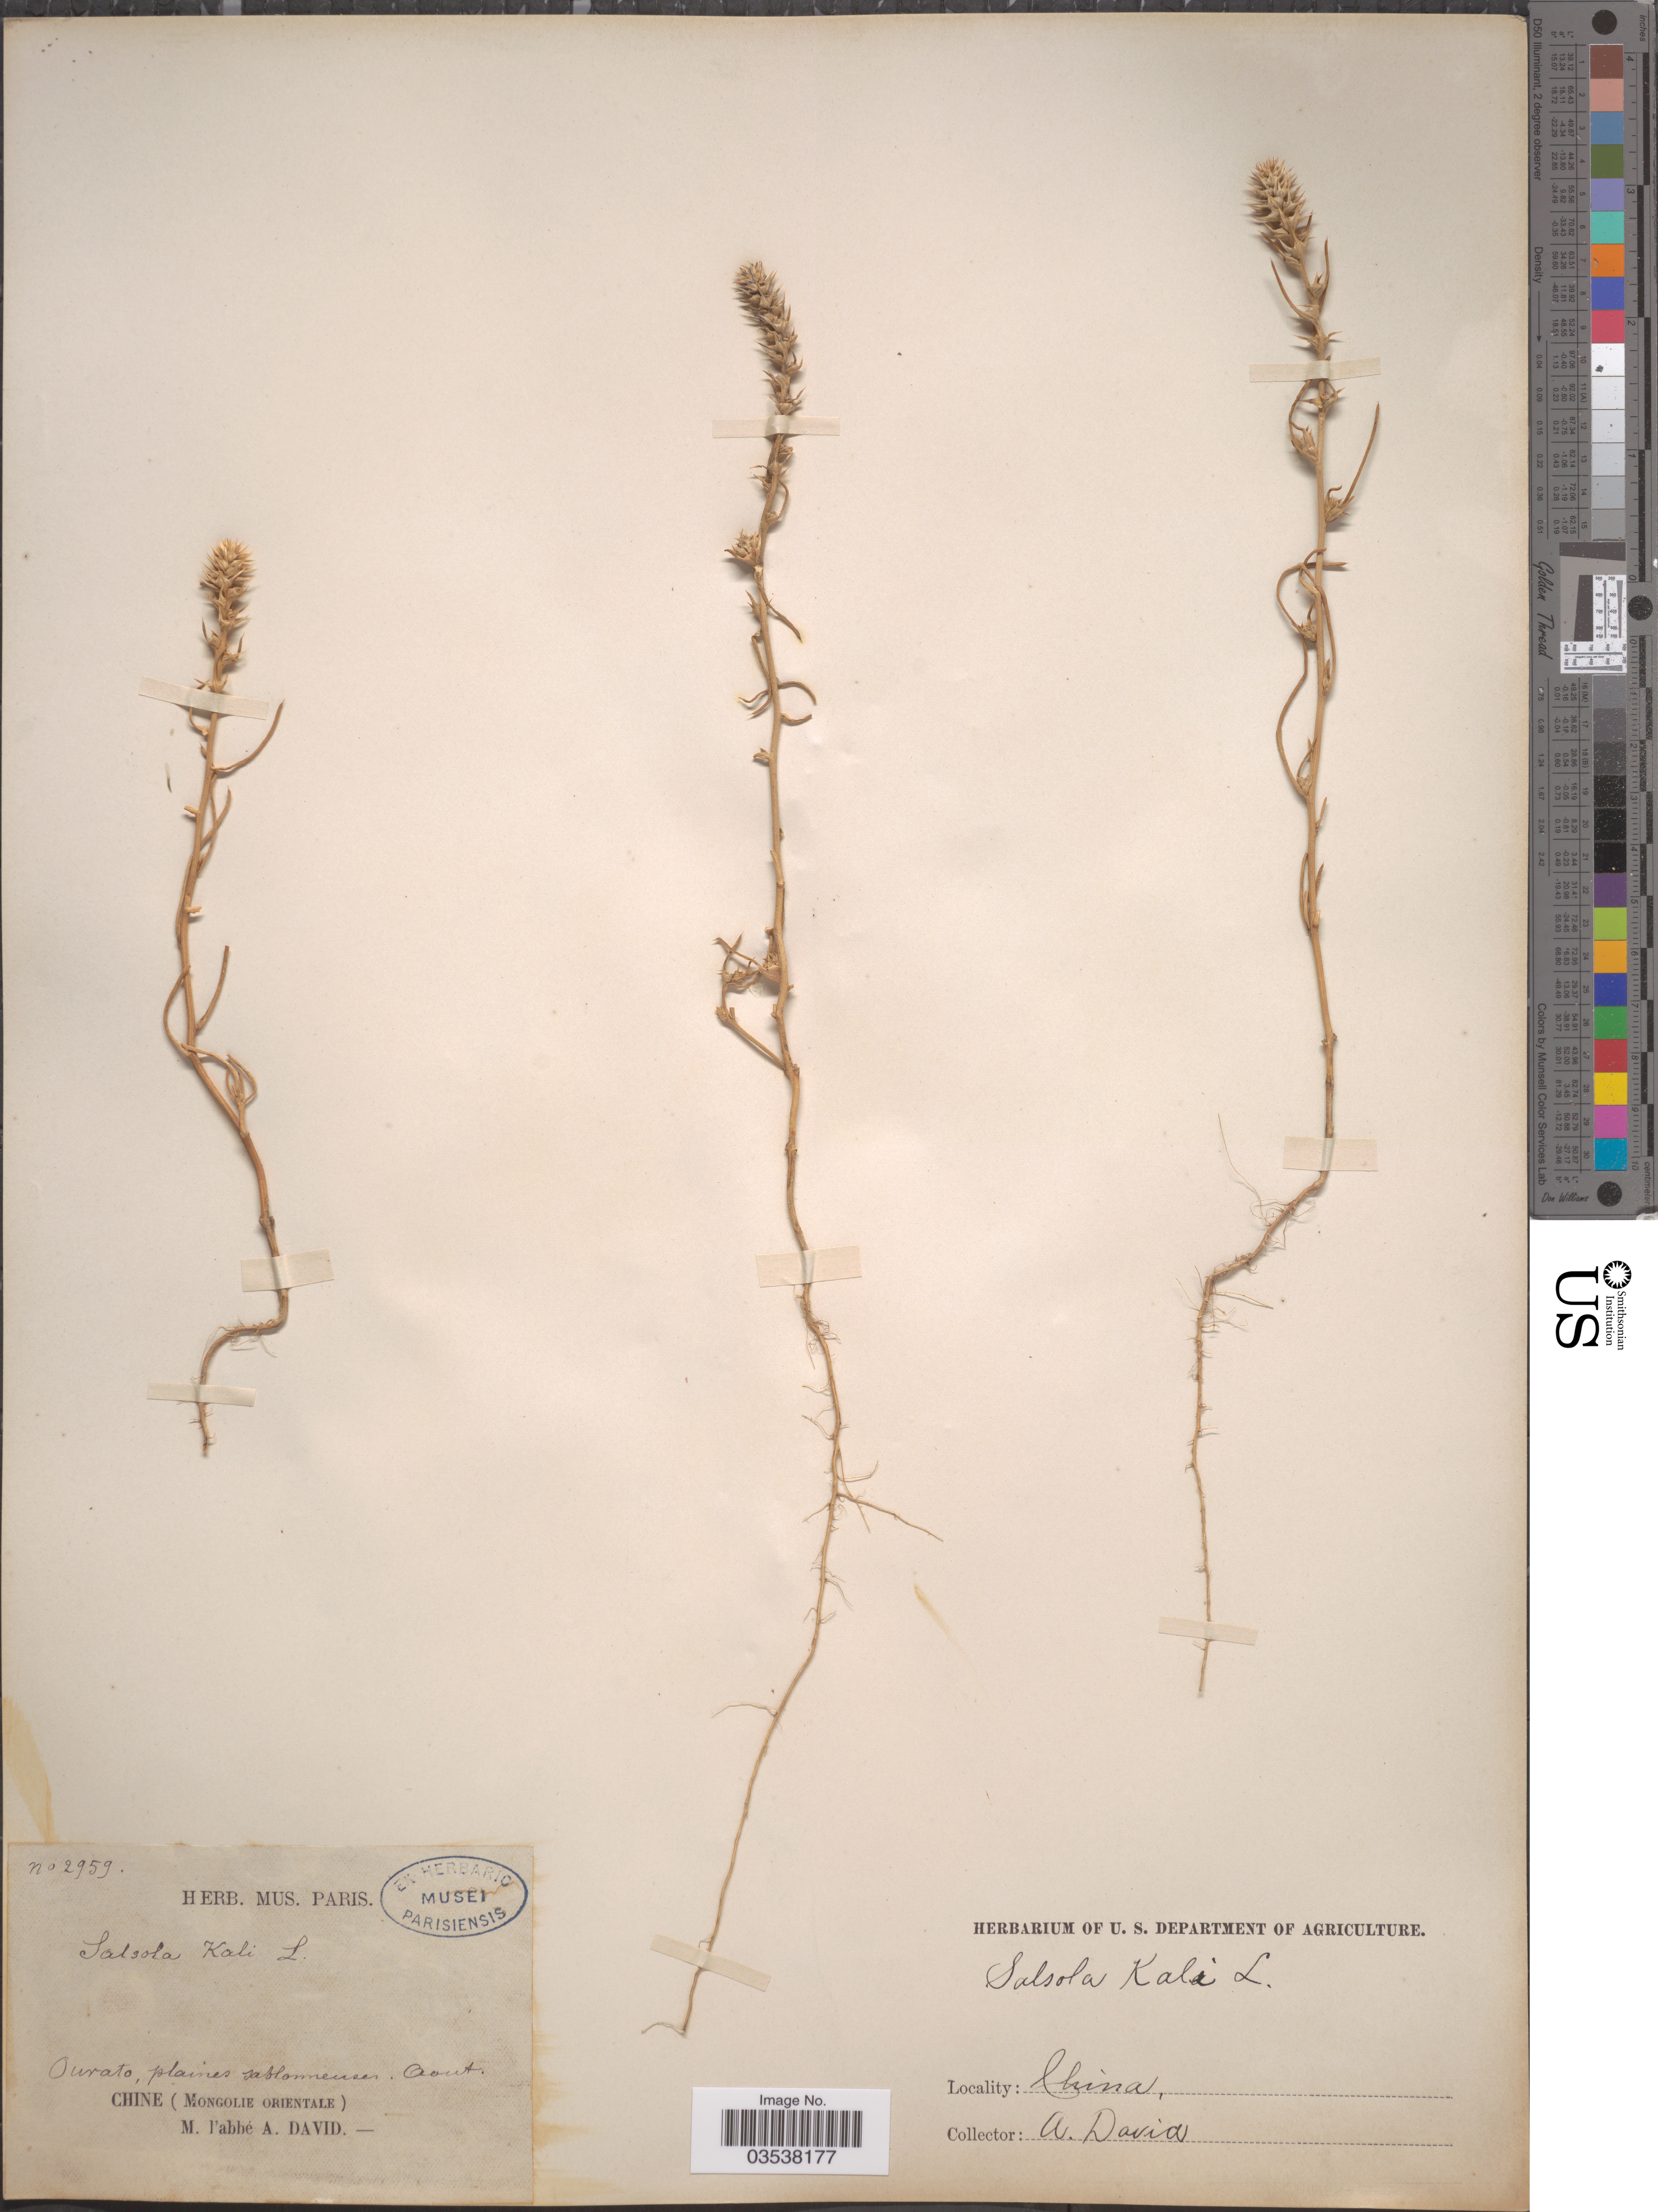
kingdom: Plantae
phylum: Tracheophyta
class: Magnoliopsida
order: Caryophyllales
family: Amaranthaceae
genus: Salsola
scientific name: Salsola kali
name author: L.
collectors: M. David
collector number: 2959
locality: Ourato. (Mongolie orientale).